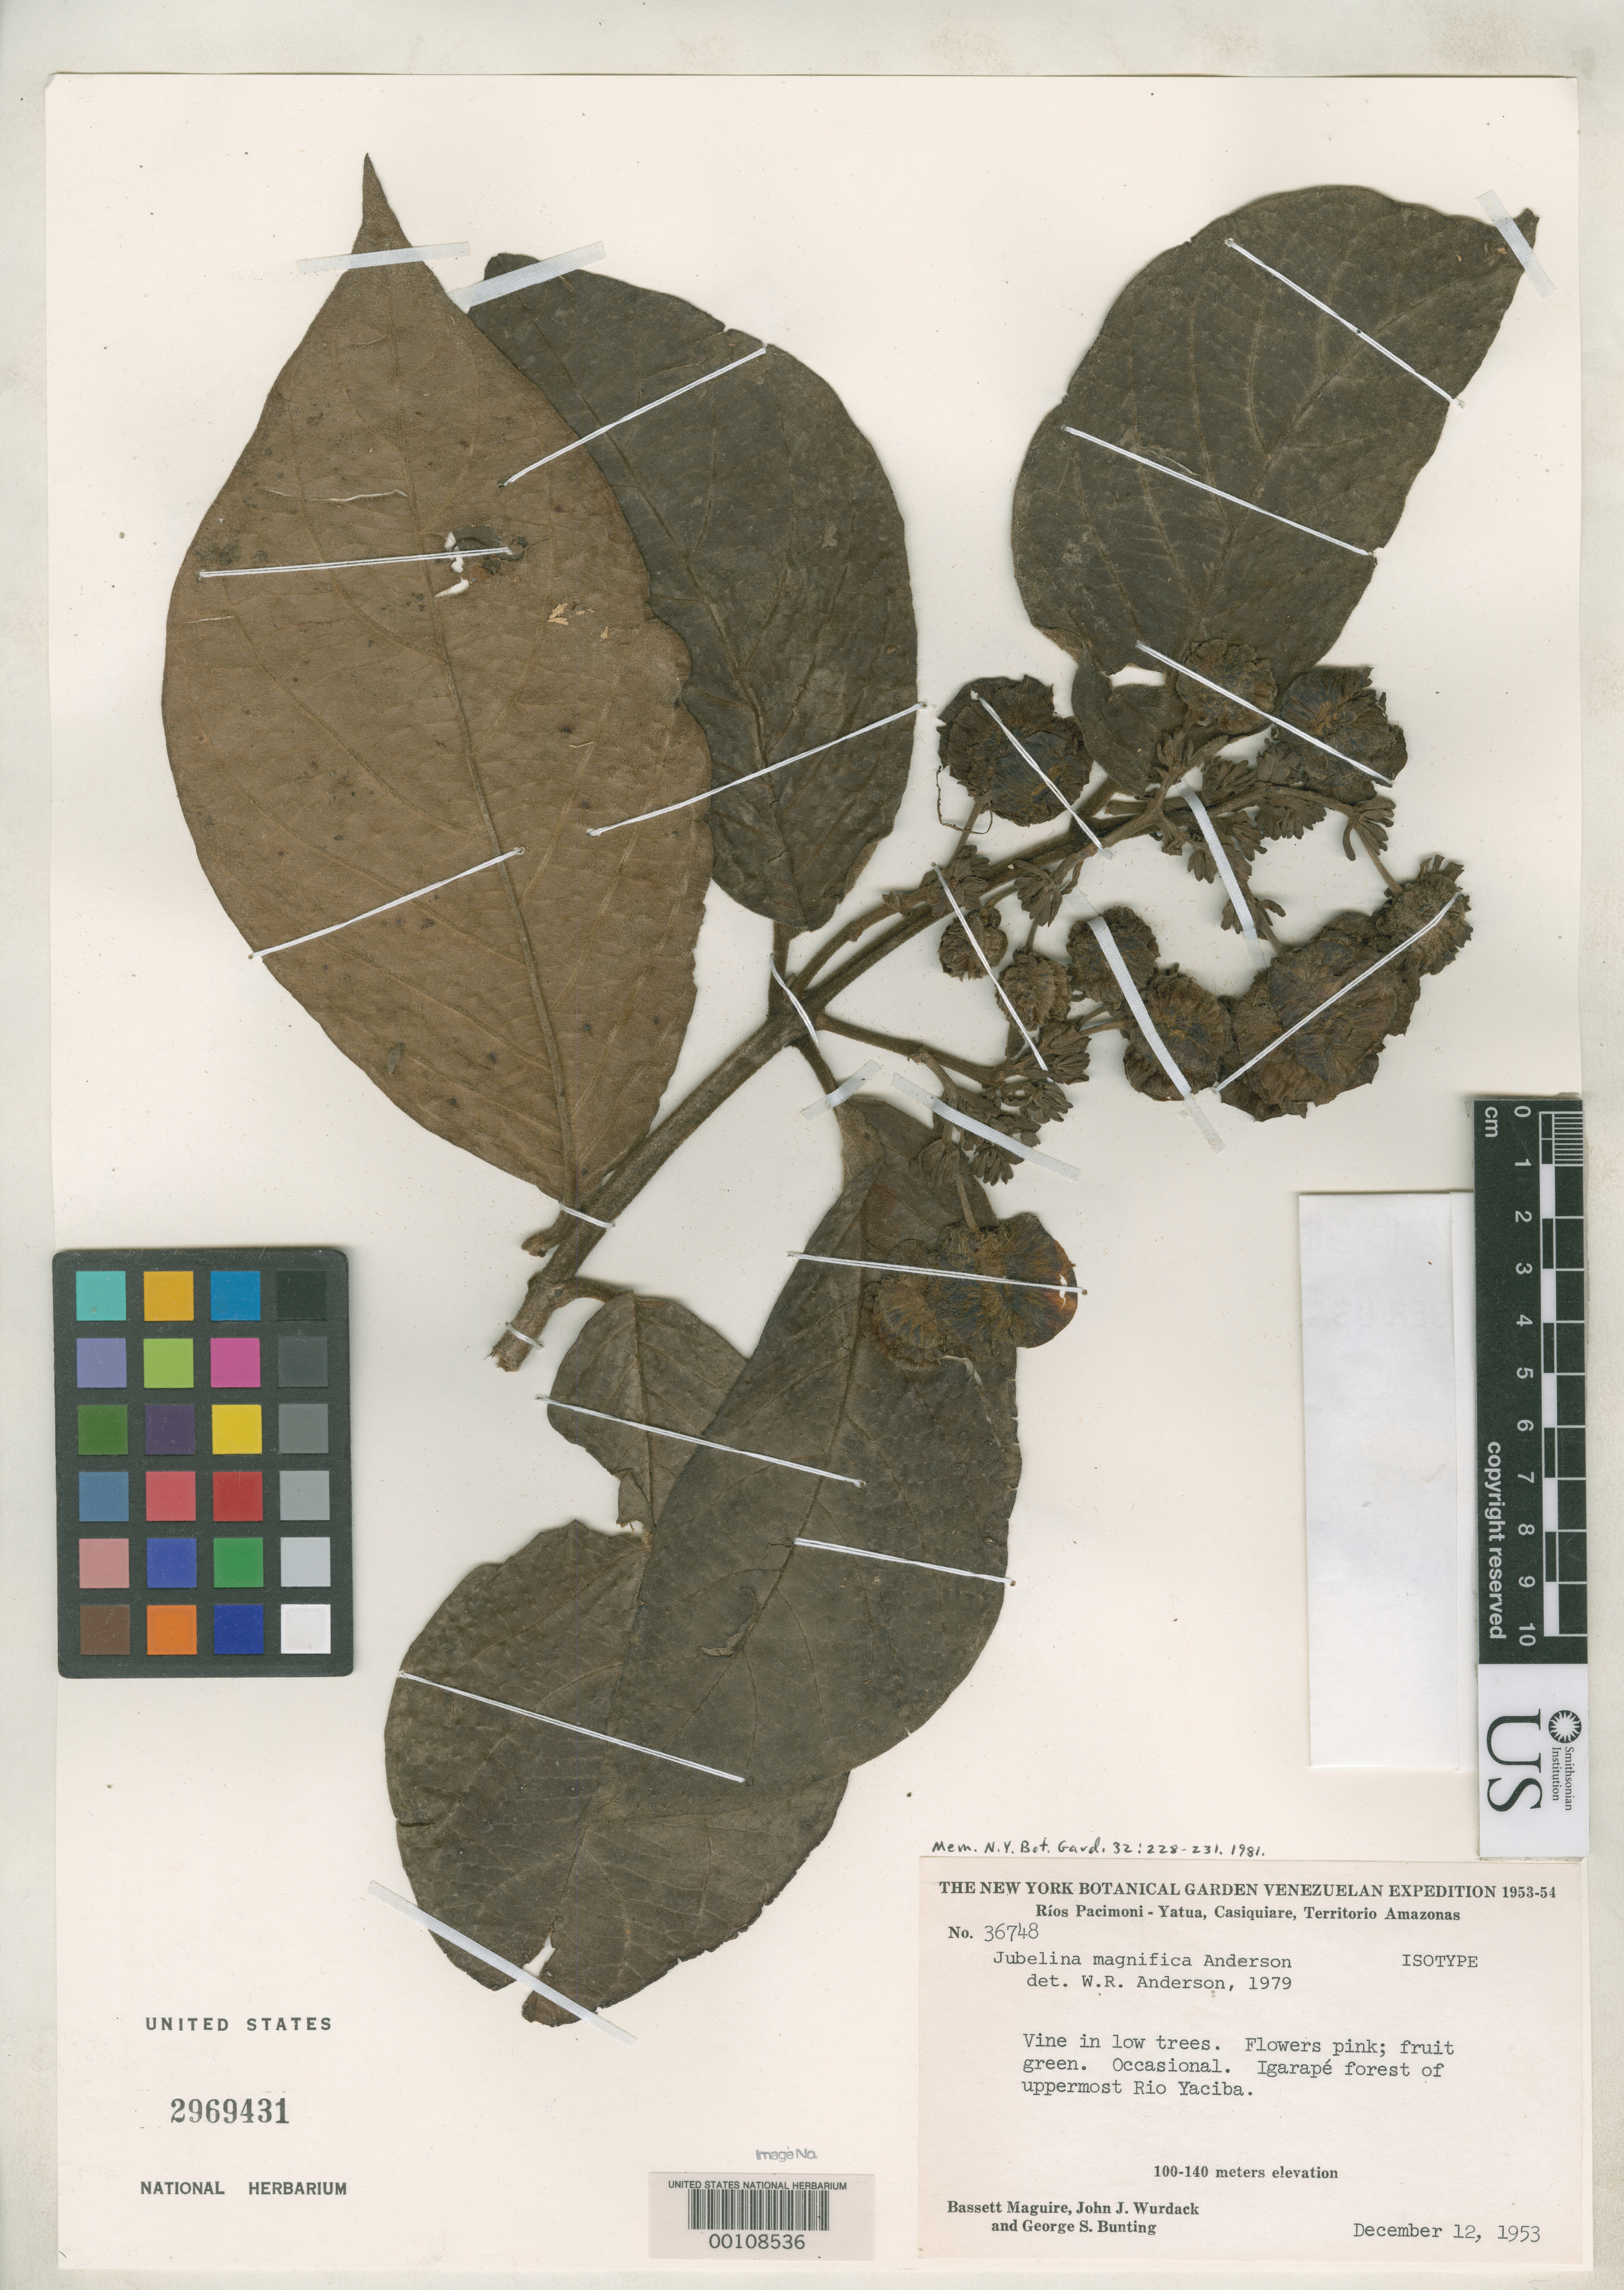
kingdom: Plantae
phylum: Tracheophyta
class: Magnoliopsida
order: Malpighiales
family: Malpighiaceae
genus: Jubelina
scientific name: Jubelina magnifica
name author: W.R. Anderson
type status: Isotype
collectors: B. Maguire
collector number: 36748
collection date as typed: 12 Dec 1953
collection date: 1953-12-12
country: Venezuela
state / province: Amazonas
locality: Rio Yaciba.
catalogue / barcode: US 2969431